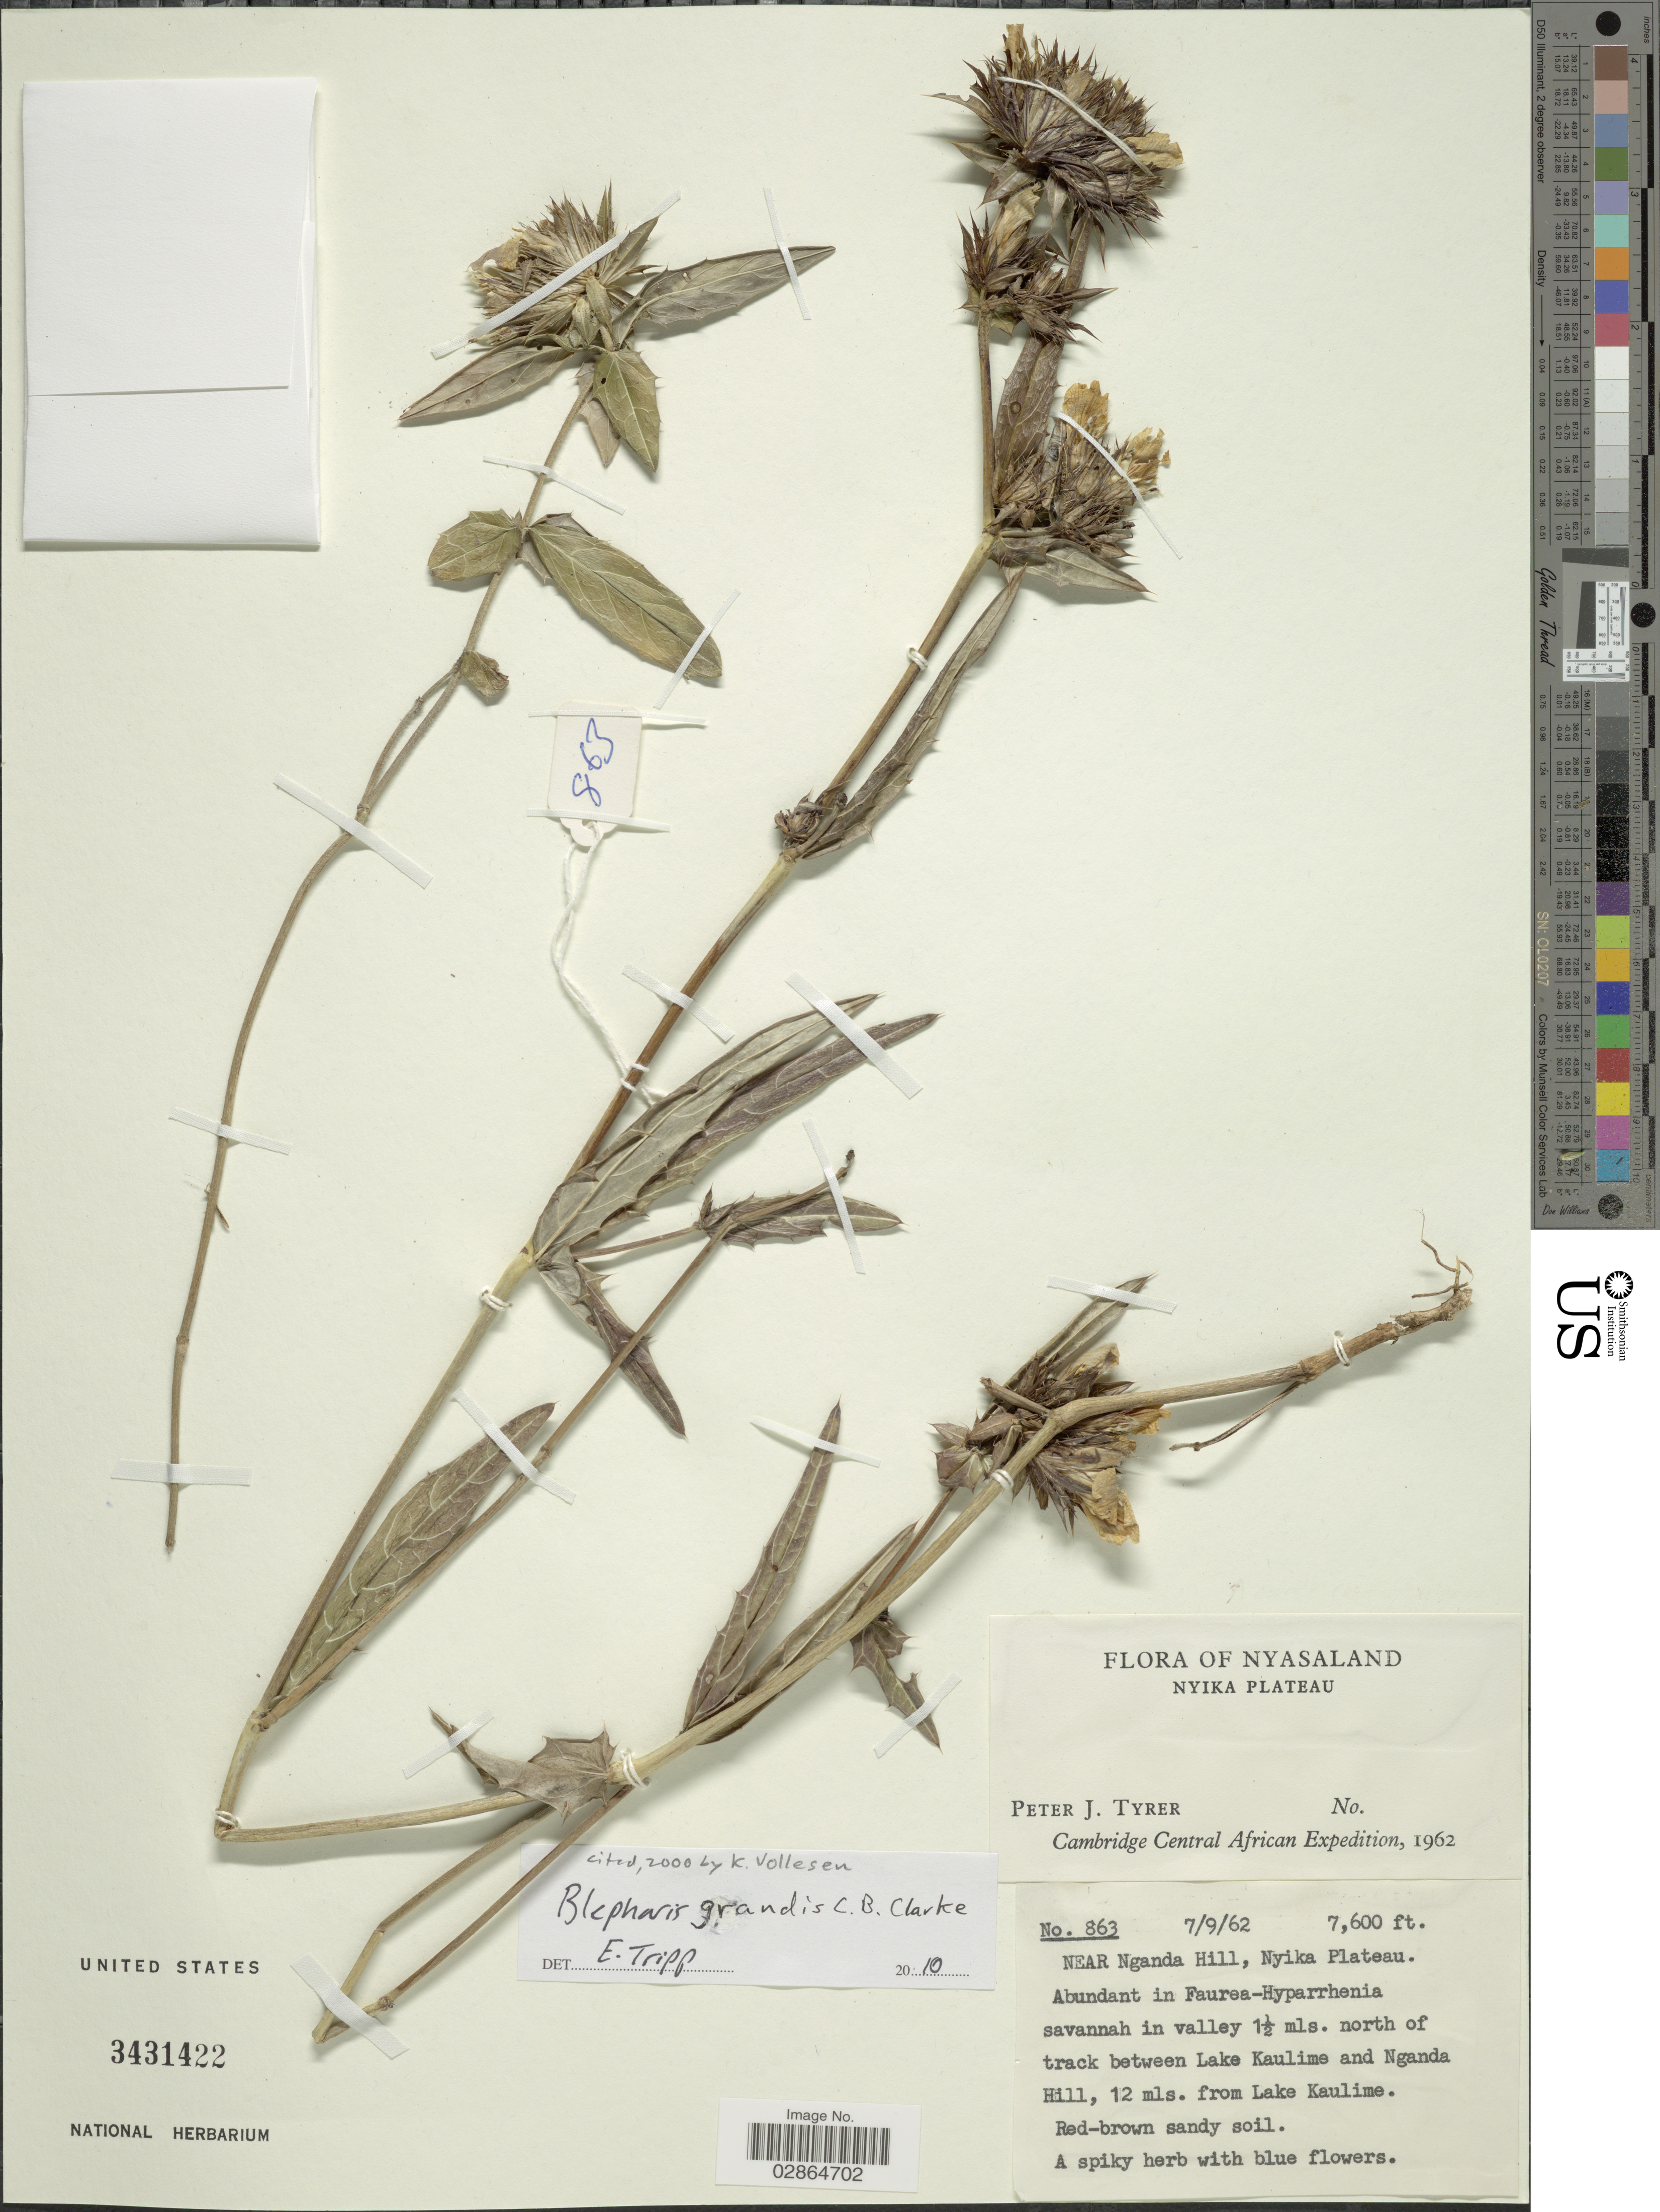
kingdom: Plantae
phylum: Tracheophyta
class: Magnoliopsida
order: Lamiales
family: Acanthaceae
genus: Blepharis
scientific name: Blepharis grandis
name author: C.B. Clarke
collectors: P. Tyrer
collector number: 863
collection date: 1962-09-07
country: Malawi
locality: Nyasaland, Nyika Plateau, Near Nganda Hill, Nyika Plateau. Abundant in Faurea-Hyparrhenia savannah in valley 1½ mls. north of track between Lake Kaulime and Nganda Hill, 12 mls. from Lake Kaulime.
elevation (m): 2316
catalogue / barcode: US 3431422